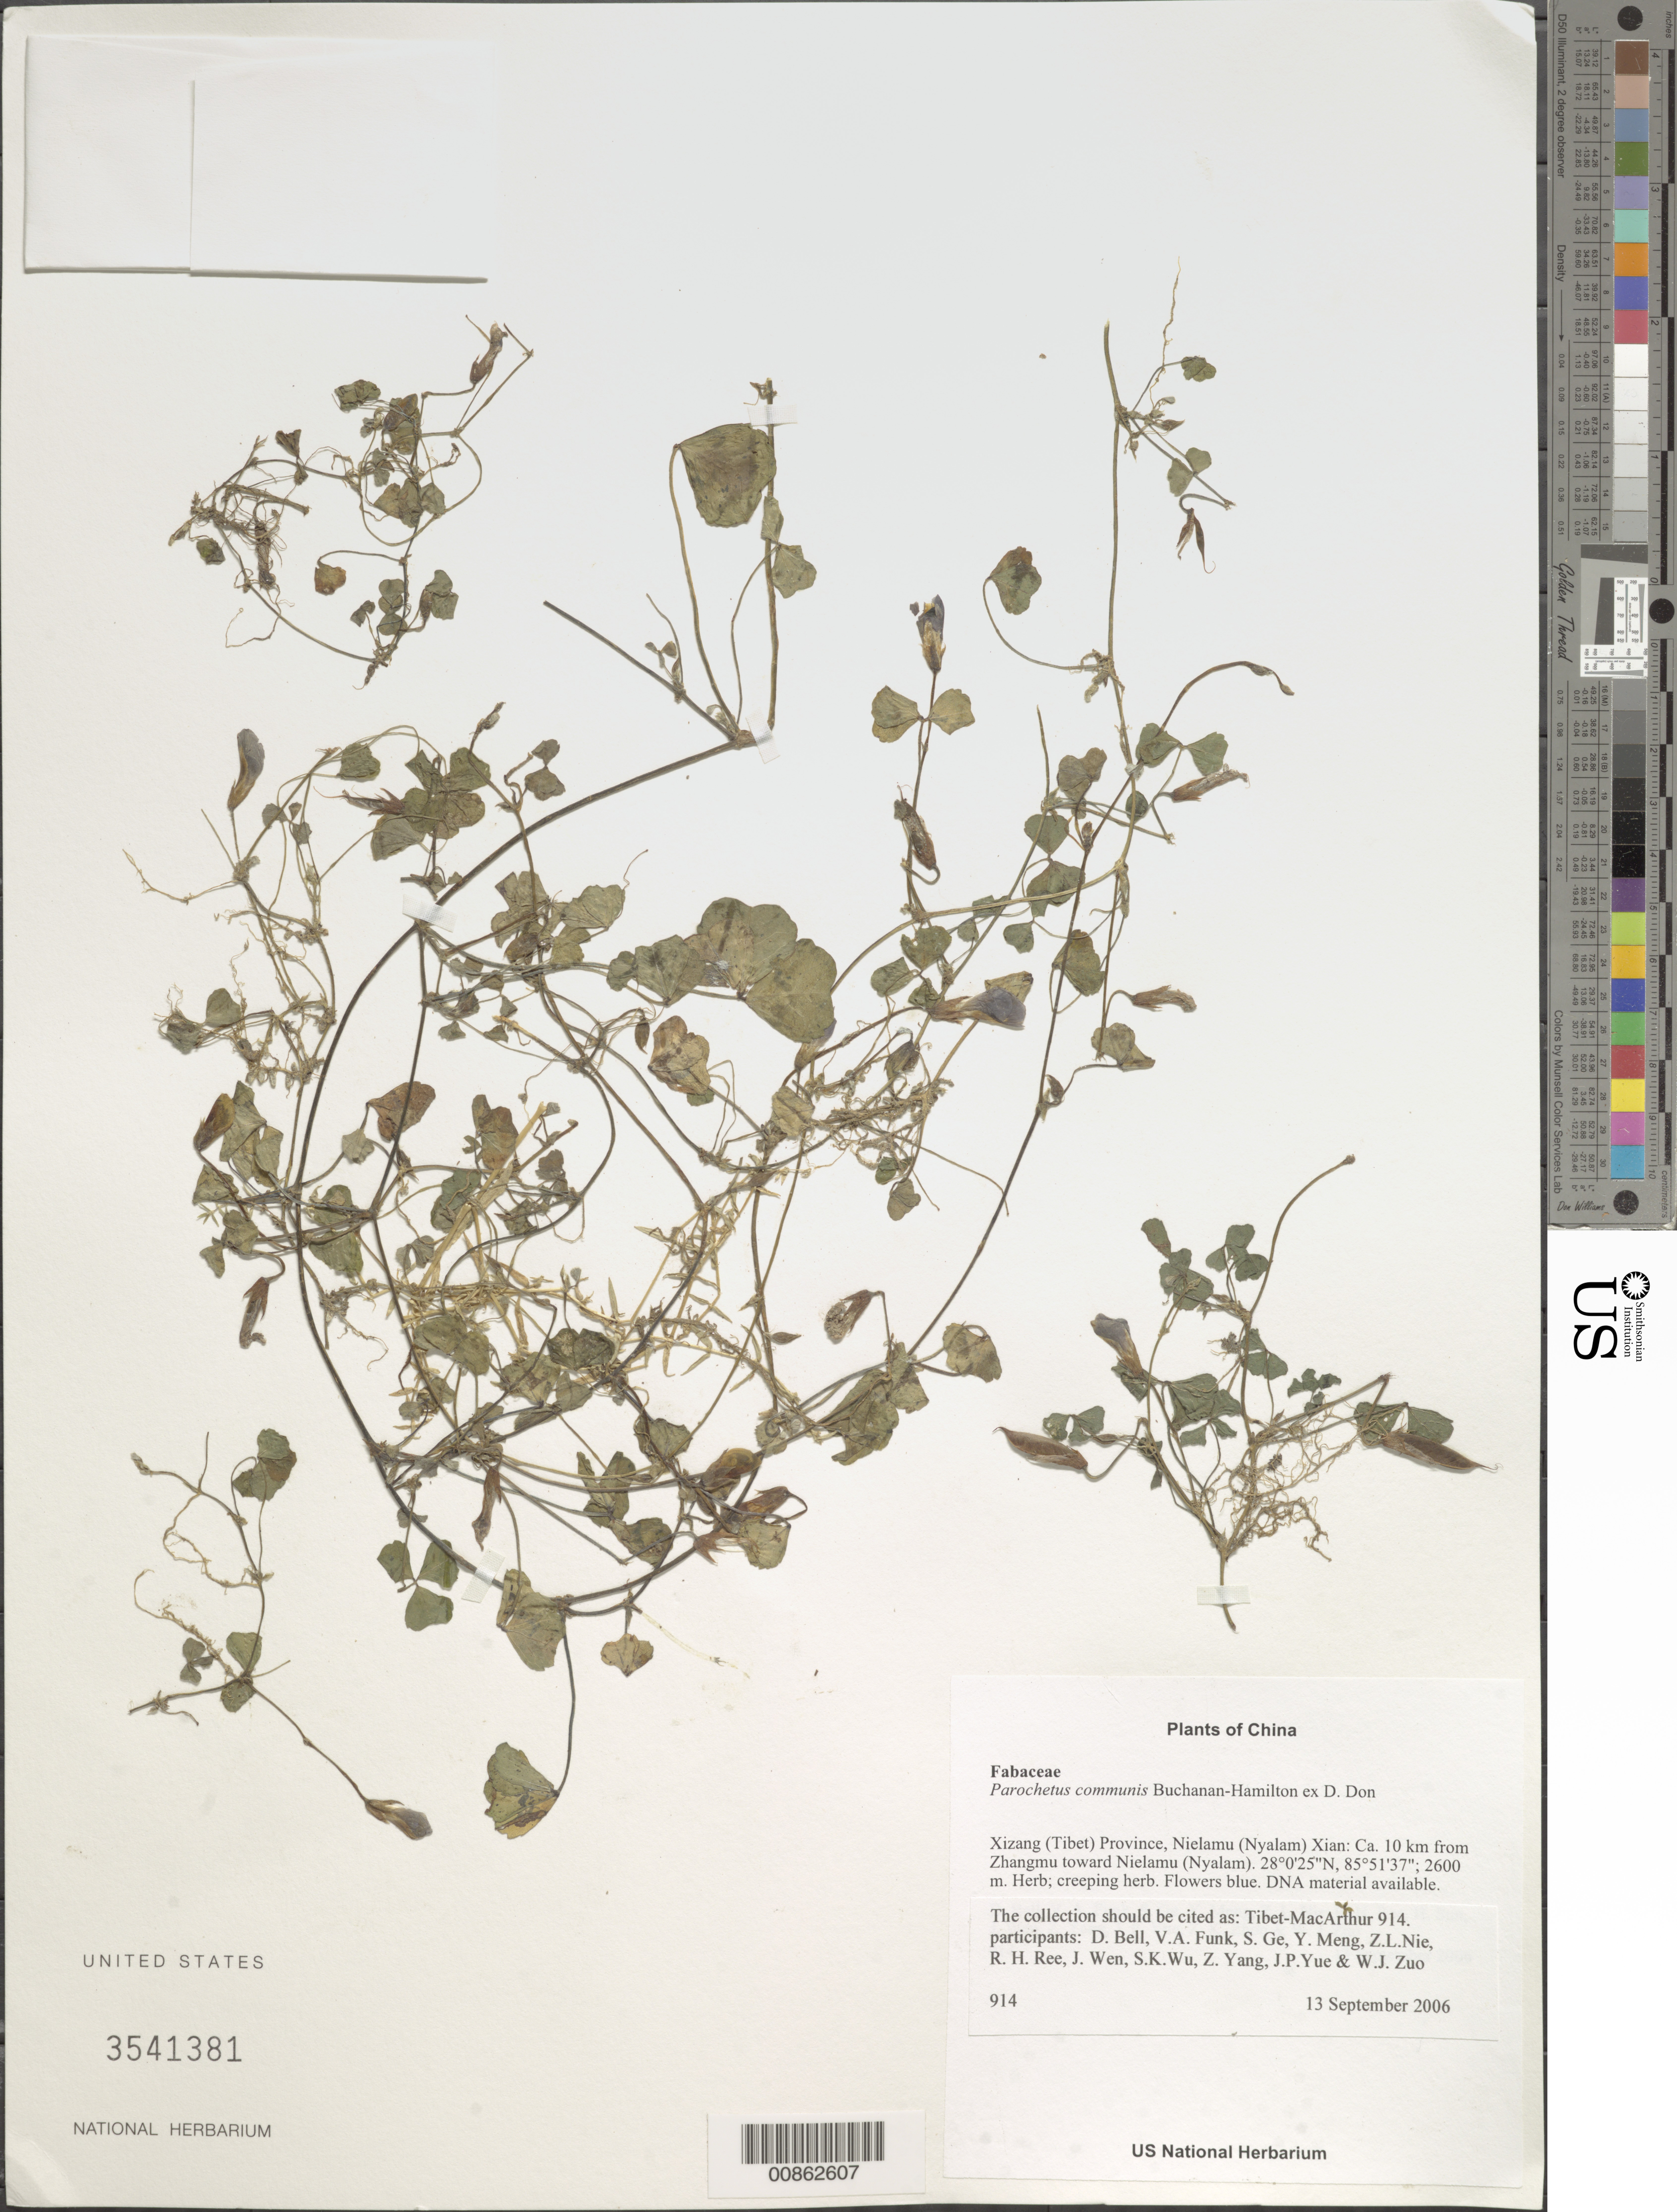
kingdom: Plantae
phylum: Tracheophyta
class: Magnoliopsida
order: Fabales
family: Fabaceae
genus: Parochetus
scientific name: Parochetus communis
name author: Buch.-Ham. ex D. Don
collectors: Tibet-MacArthur, D. A. Bell, V. Funk, S. Ge, Y. Meng, Z. Nie, R. Ree, H. Sun, J. Wen, Z. Yang, J. Yue, Z. Zhou & W. Zuo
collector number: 914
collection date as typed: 13 Sep 2006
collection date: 2006-09-13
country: China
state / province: Xizang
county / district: Nielamu (Nyalam) Xian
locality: Ca. 10 km from Zhangmu toward Nielamu (Nyalam).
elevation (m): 2600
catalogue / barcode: US 3541381